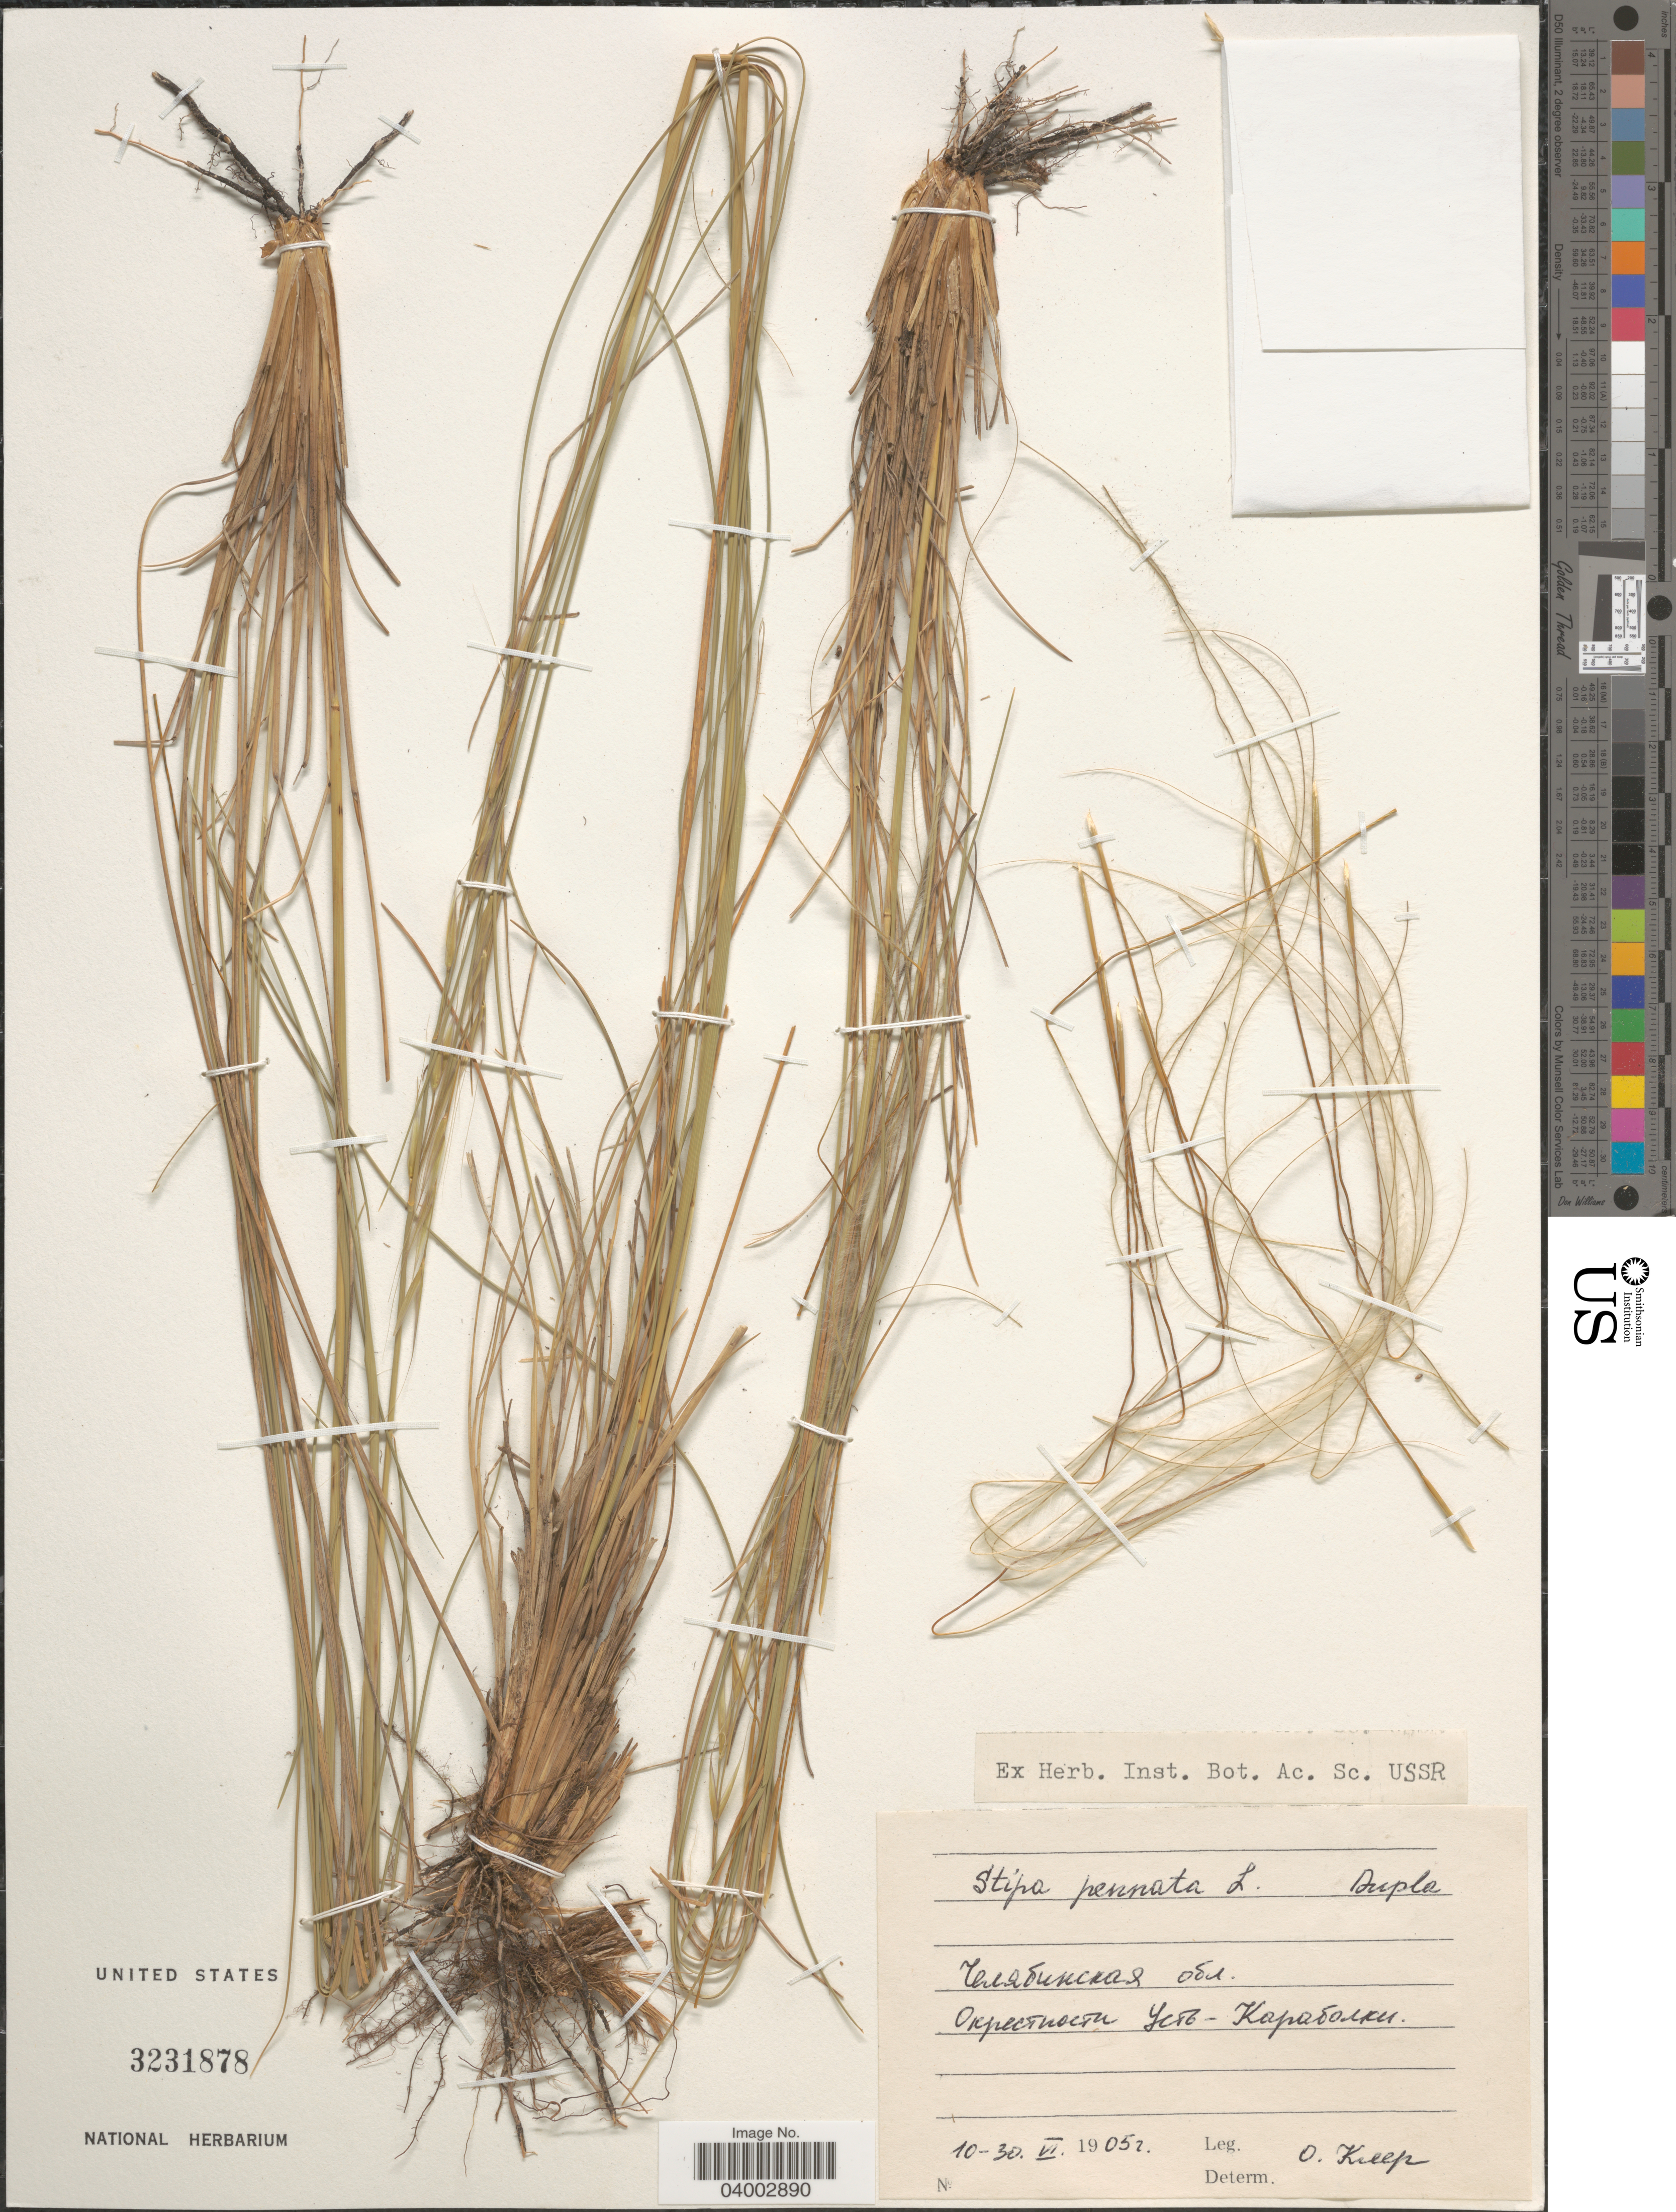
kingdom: Plantae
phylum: Tracheophyta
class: Liliopsida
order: Poales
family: Poaceae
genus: Stipa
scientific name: Stipa pennata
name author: L.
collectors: O. Kreep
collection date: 1905-06-10/1905-06-30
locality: X.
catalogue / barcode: US 3231878